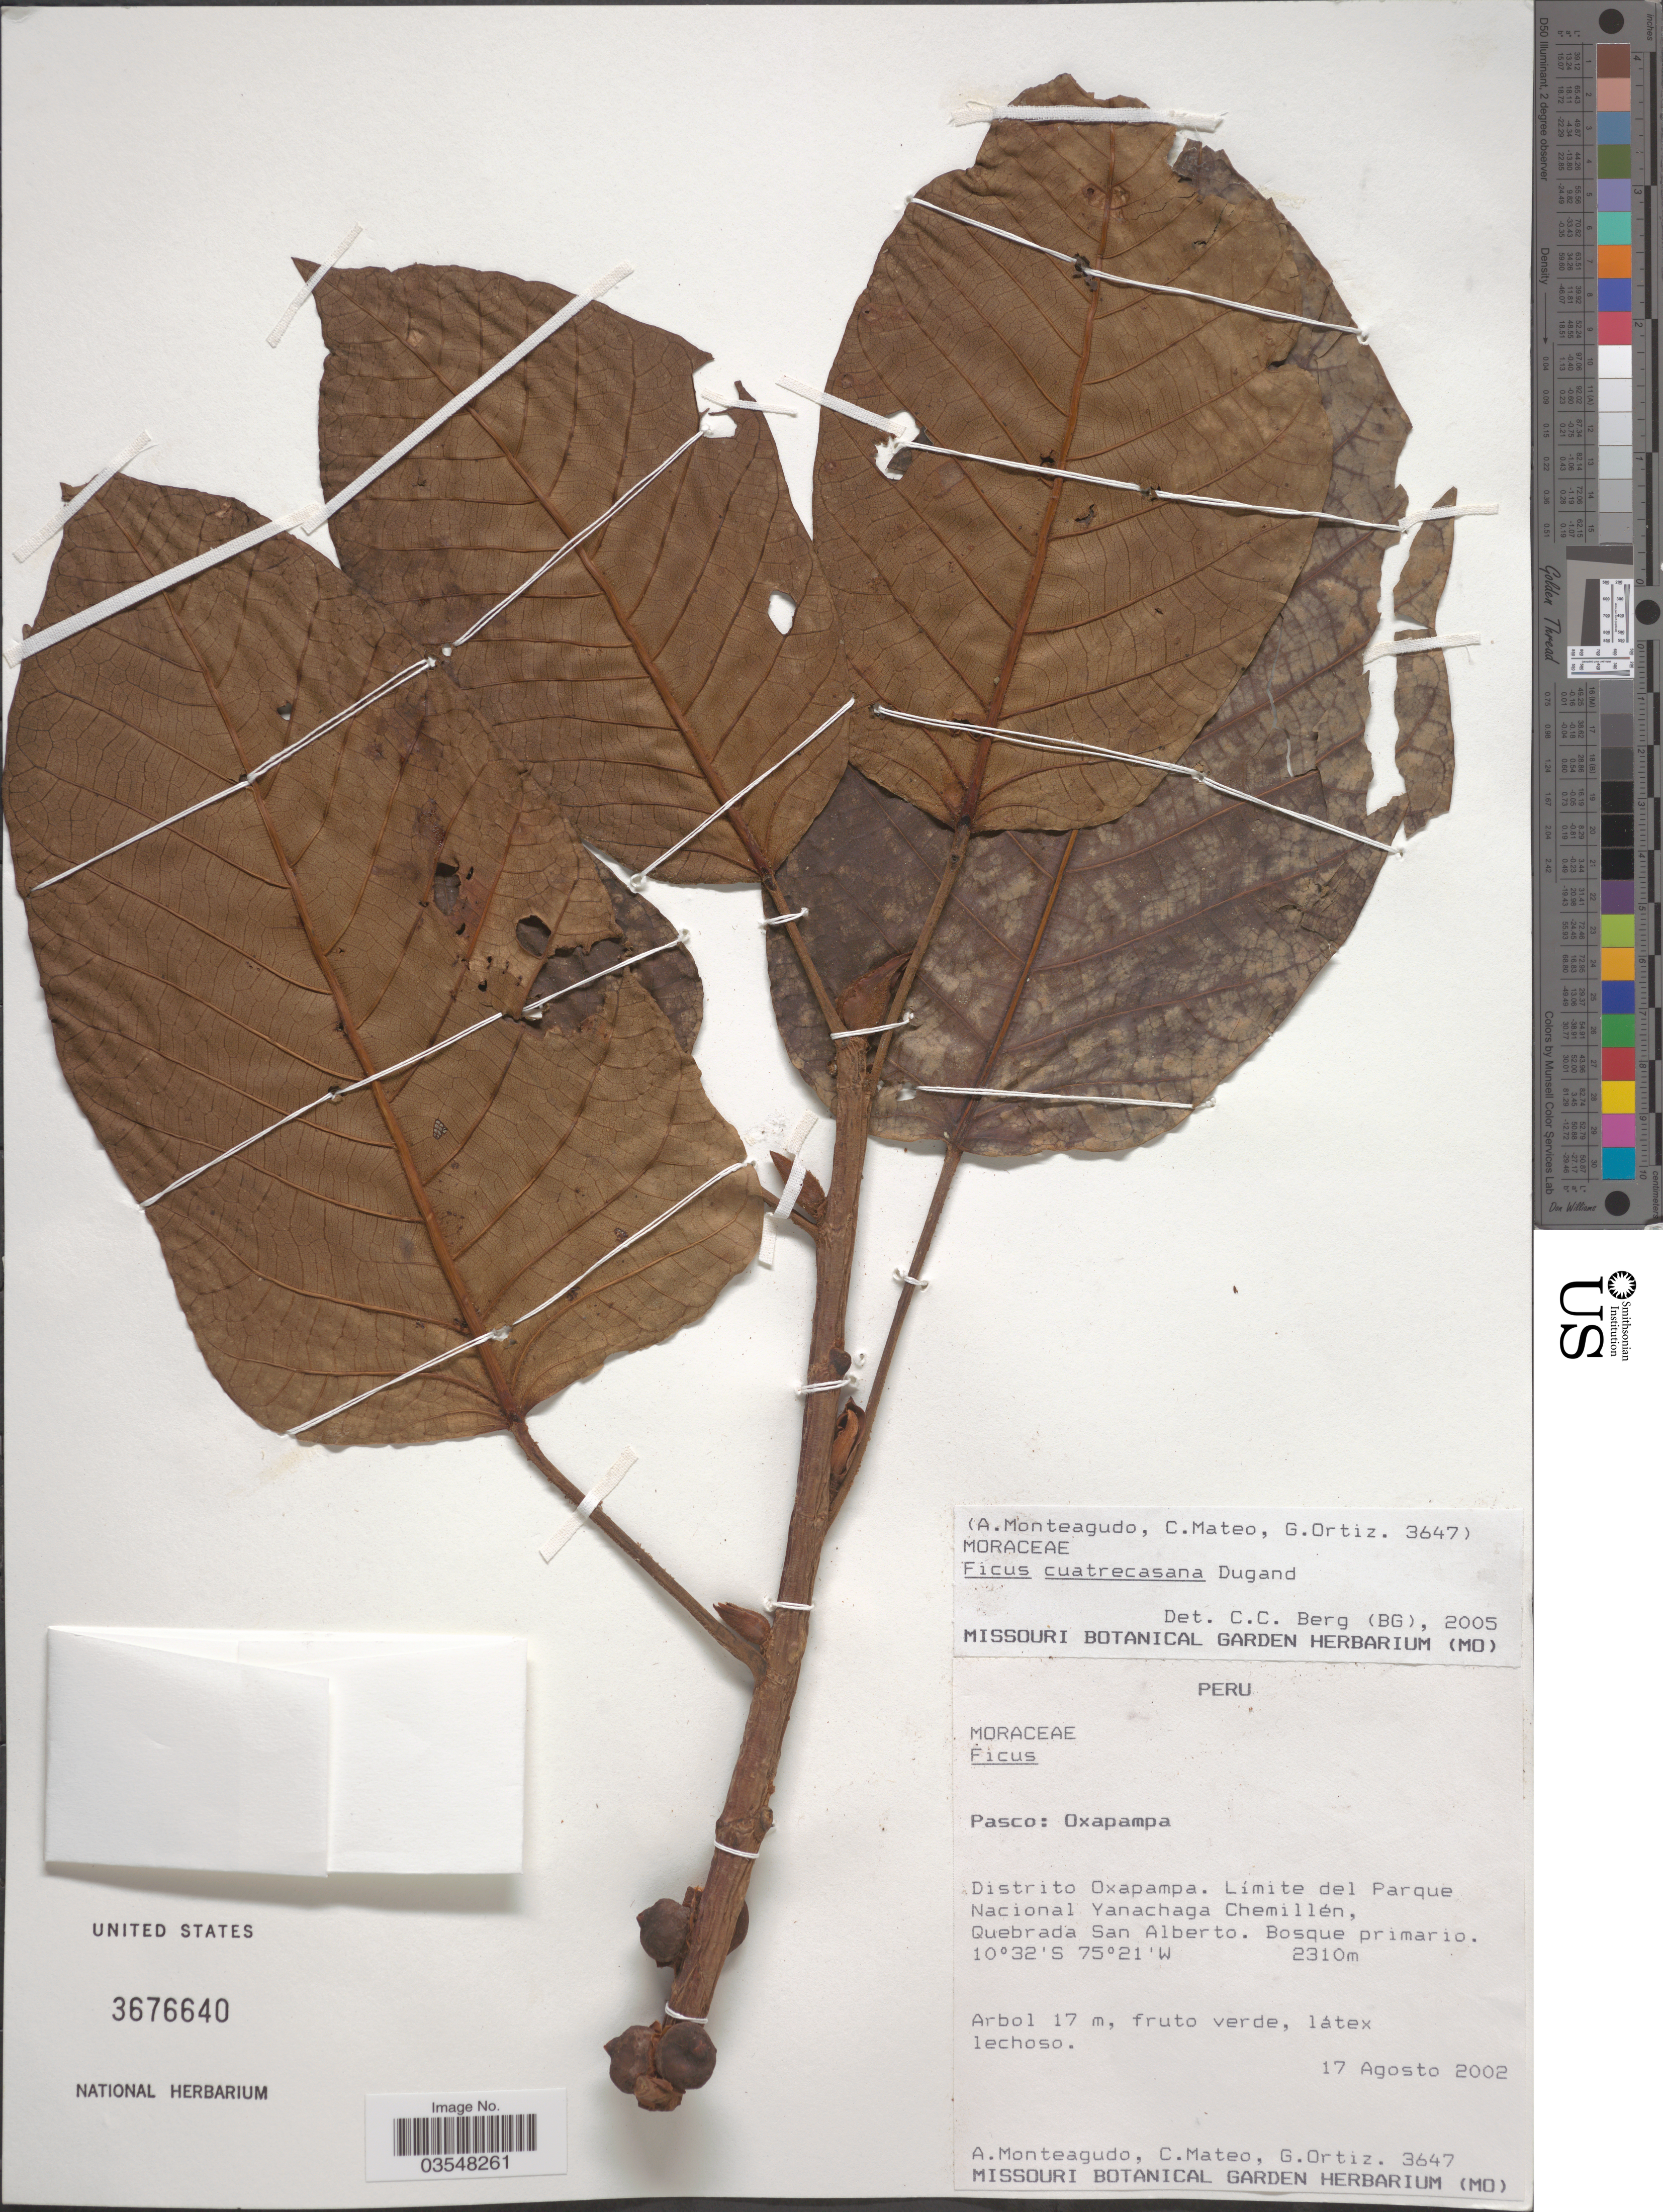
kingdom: Plantae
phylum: Tracheophyta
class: Magnoliopsida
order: Rosales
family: Moraceae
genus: Ficus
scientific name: Ficus cuatrecasasiana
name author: Dugand G.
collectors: A. Monteagudo, C. Mateo & G. Ortiz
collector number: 3647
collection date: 2002-08-17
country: Peru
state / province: Pasco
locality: Oxapampa. Distrito Oxapampa. Límite del Parque Nacional Yanachaga Chemillén, Quebrada San Alberto.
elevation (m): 2310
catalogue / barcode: US 3676640